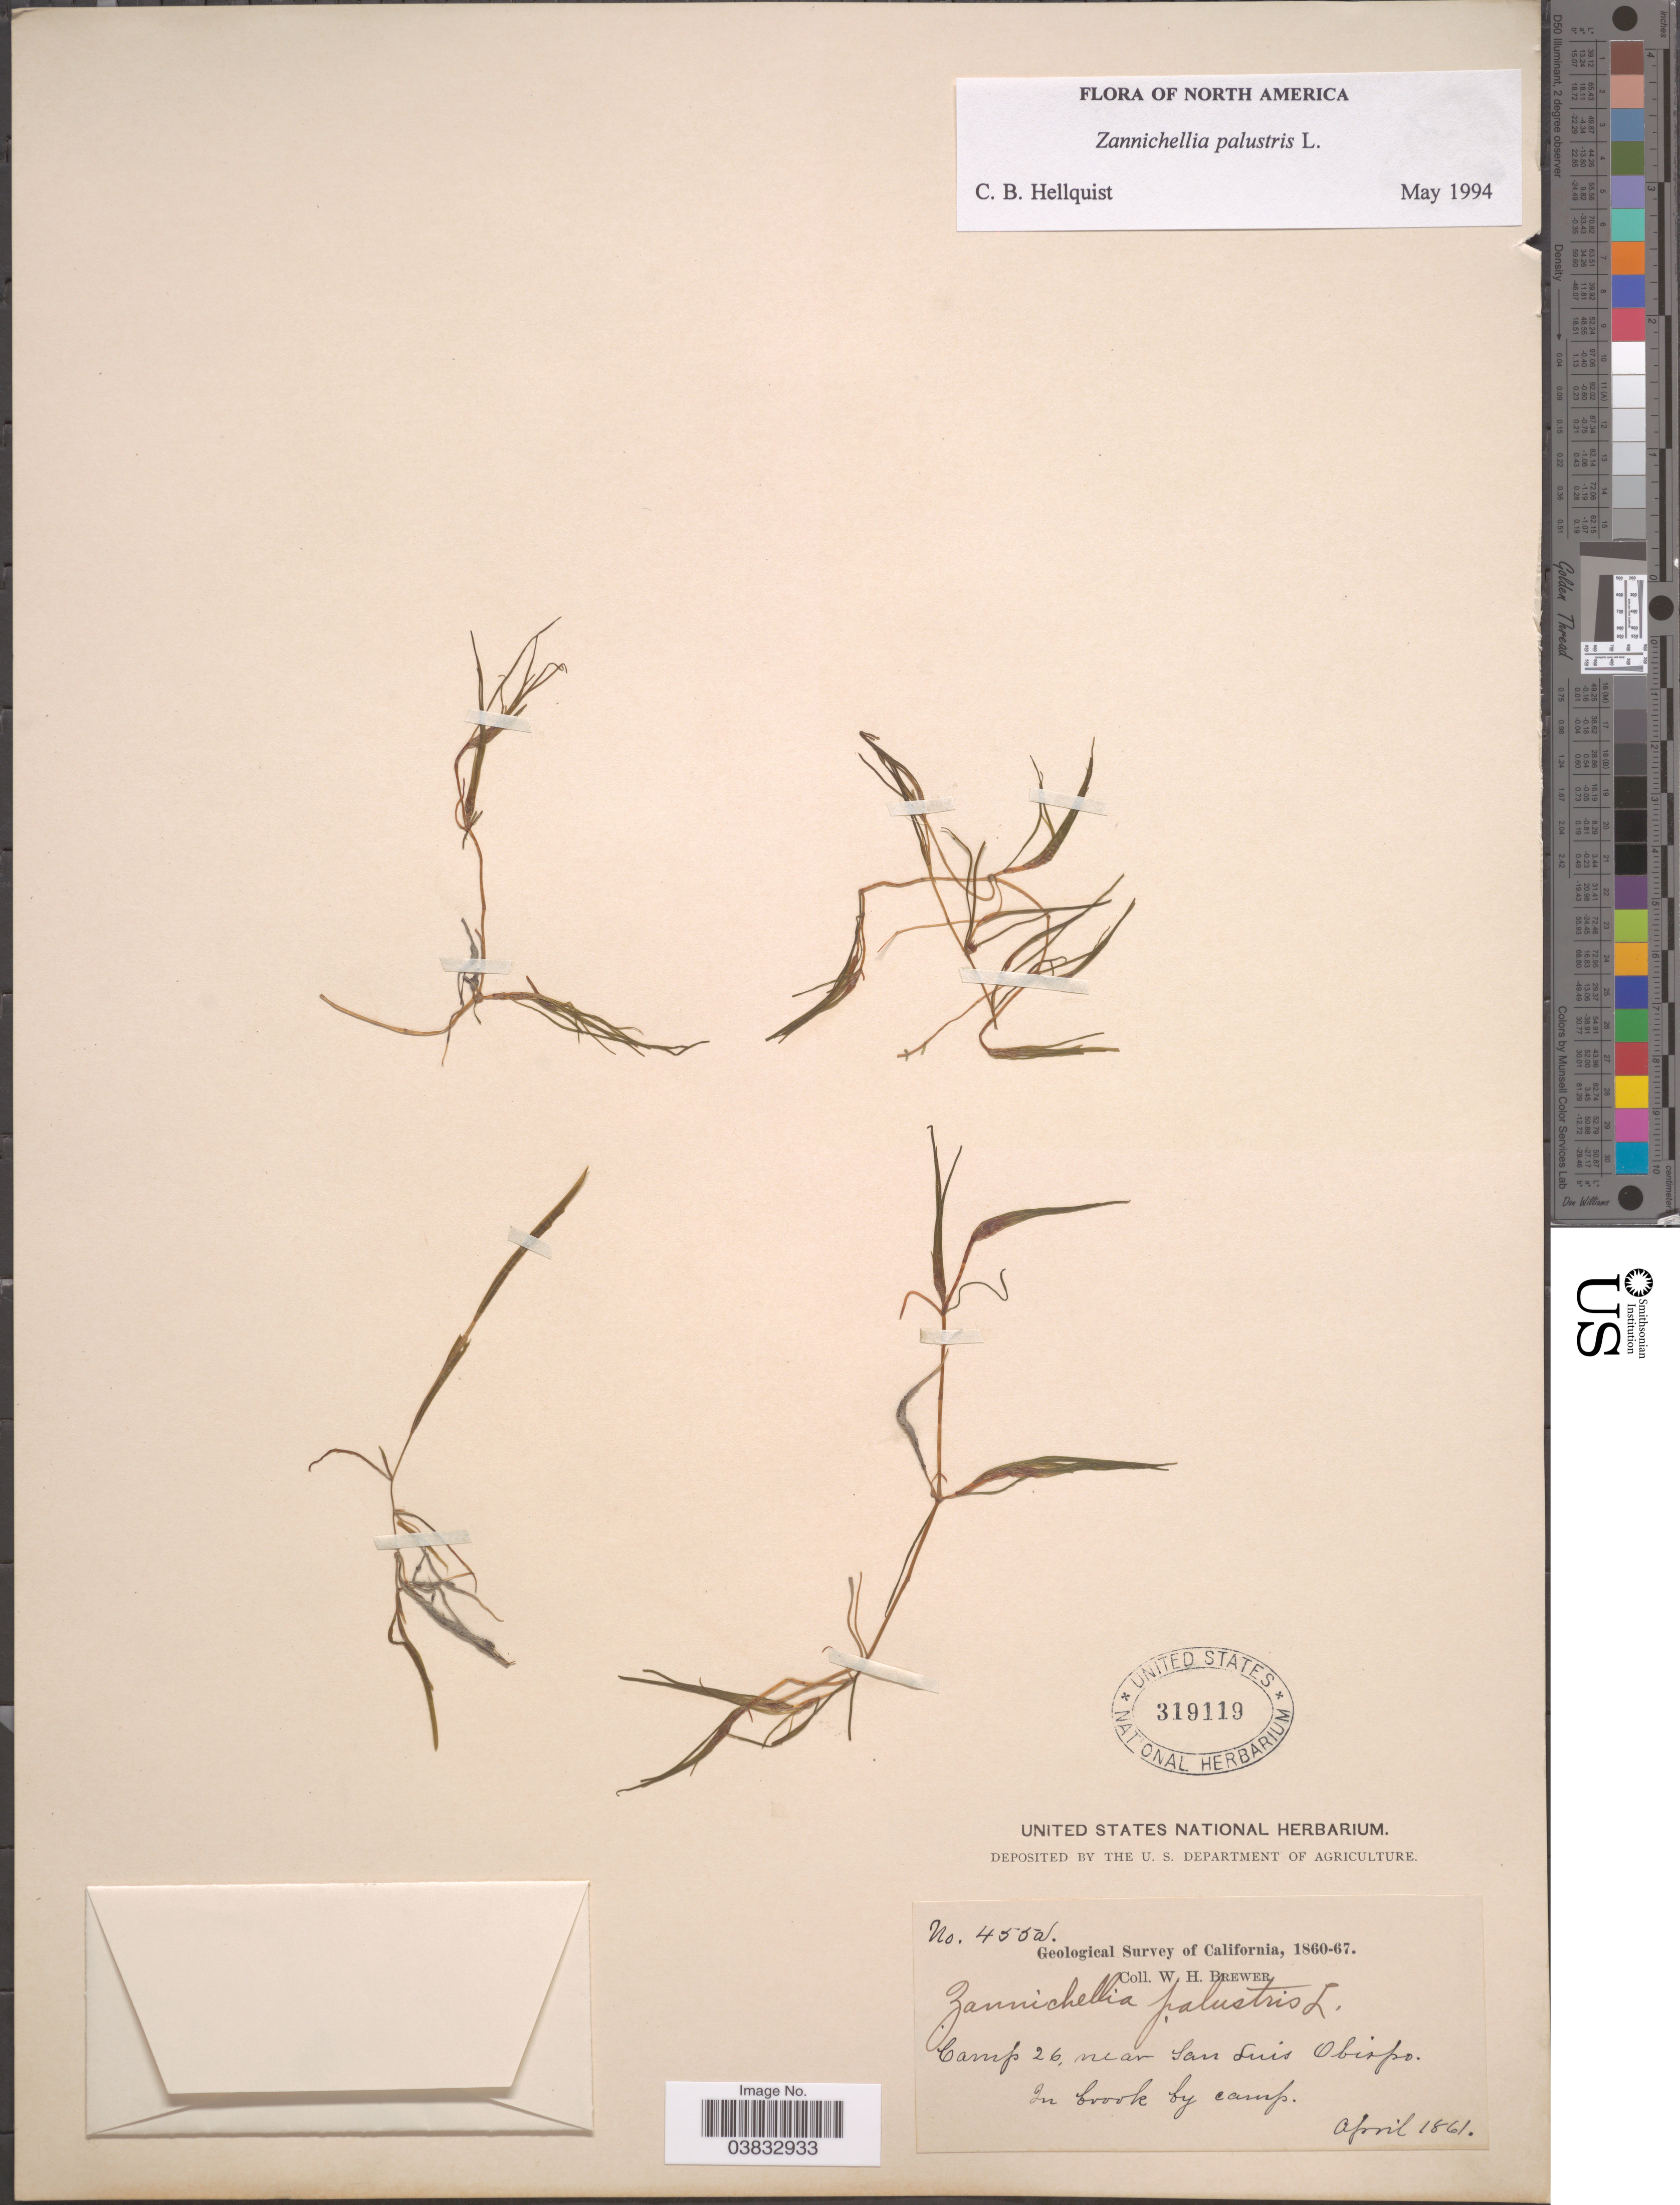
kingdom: Plantae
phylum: Tracheophyta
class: Liliopsida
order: Alismatales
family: Potamogetonaceae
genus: Zannichellia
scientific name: Zannichellia palustris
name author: L.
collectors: W. H. Brewer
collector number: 455a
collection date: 1861-04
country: United States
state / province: California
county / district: San Luis Obispo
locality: Camp 26, near San Luis Obispo.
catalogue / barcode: US 319119